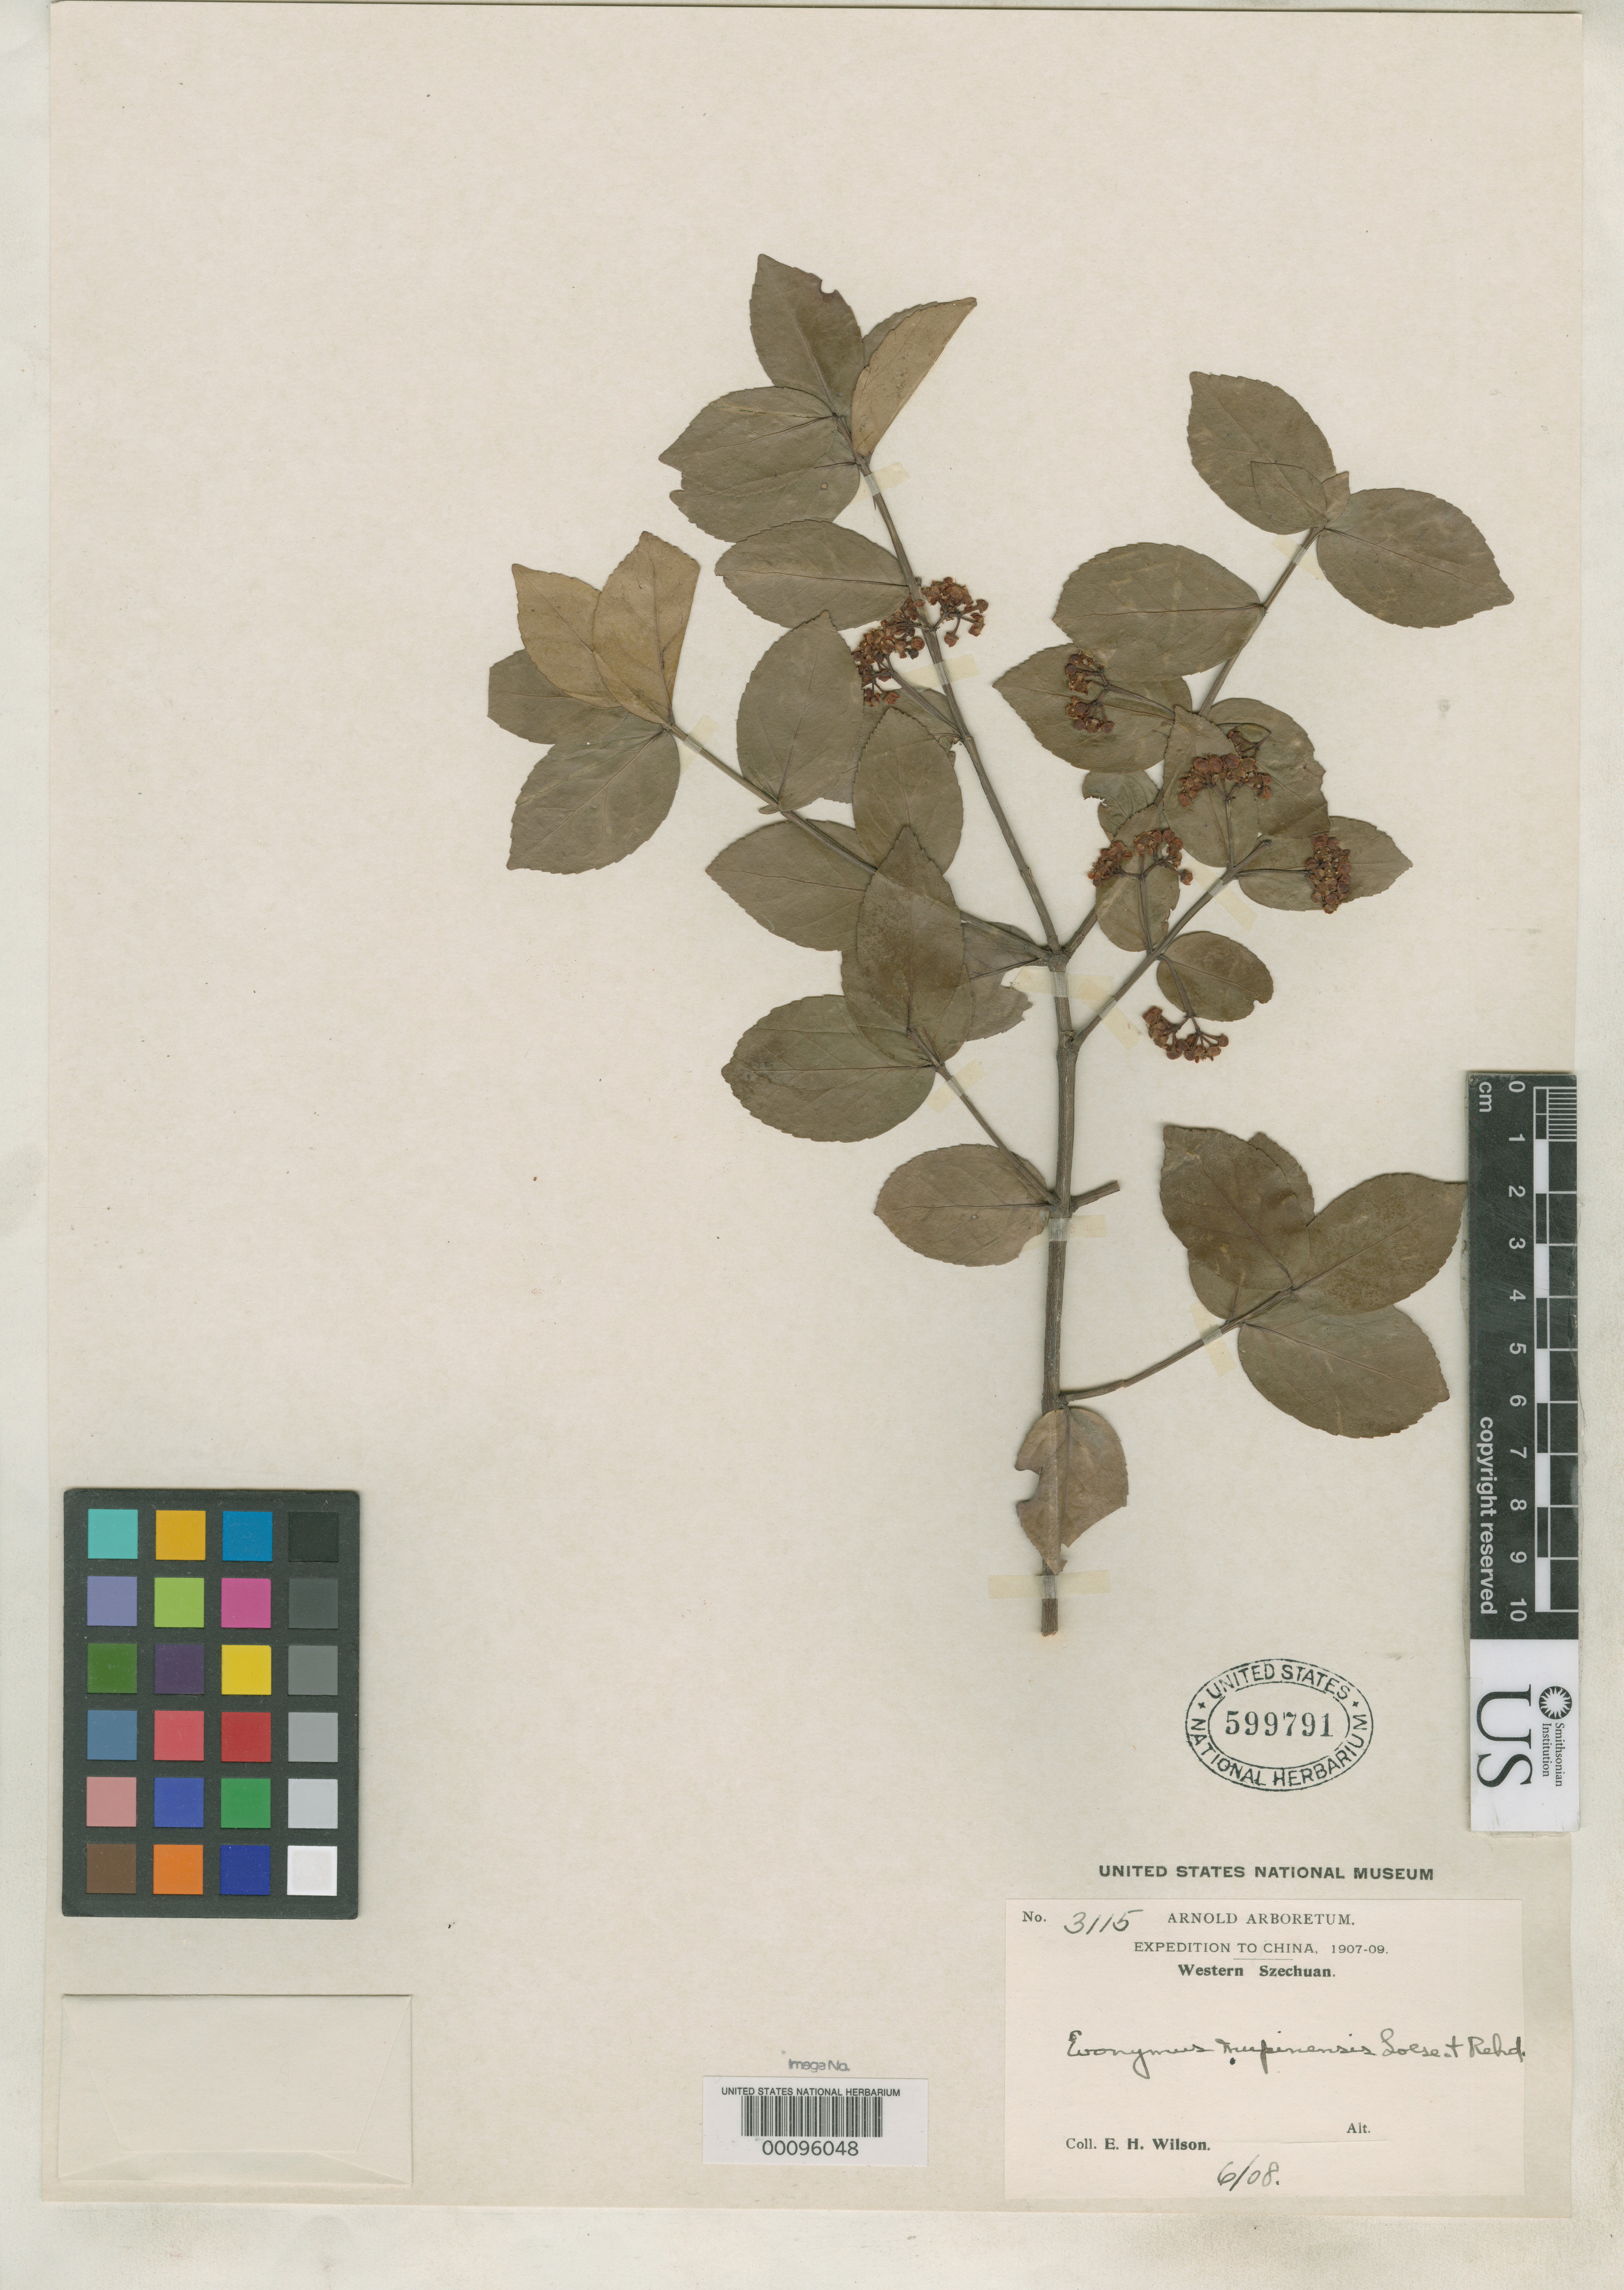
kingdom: Plantae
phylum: Tracheophyta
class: Magnoliopsida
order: Celastrales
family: Celastraceae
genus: Euonymus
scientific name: Euonymus mupinensis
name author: Loes. & Rehder in Sarg.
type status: Isotype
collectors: E. H. Wilson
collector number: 3115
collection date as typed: Jun 1908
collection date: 1908-06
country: China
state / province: Sichuan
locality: Mupin.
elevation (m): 1300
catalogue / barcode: US 599791